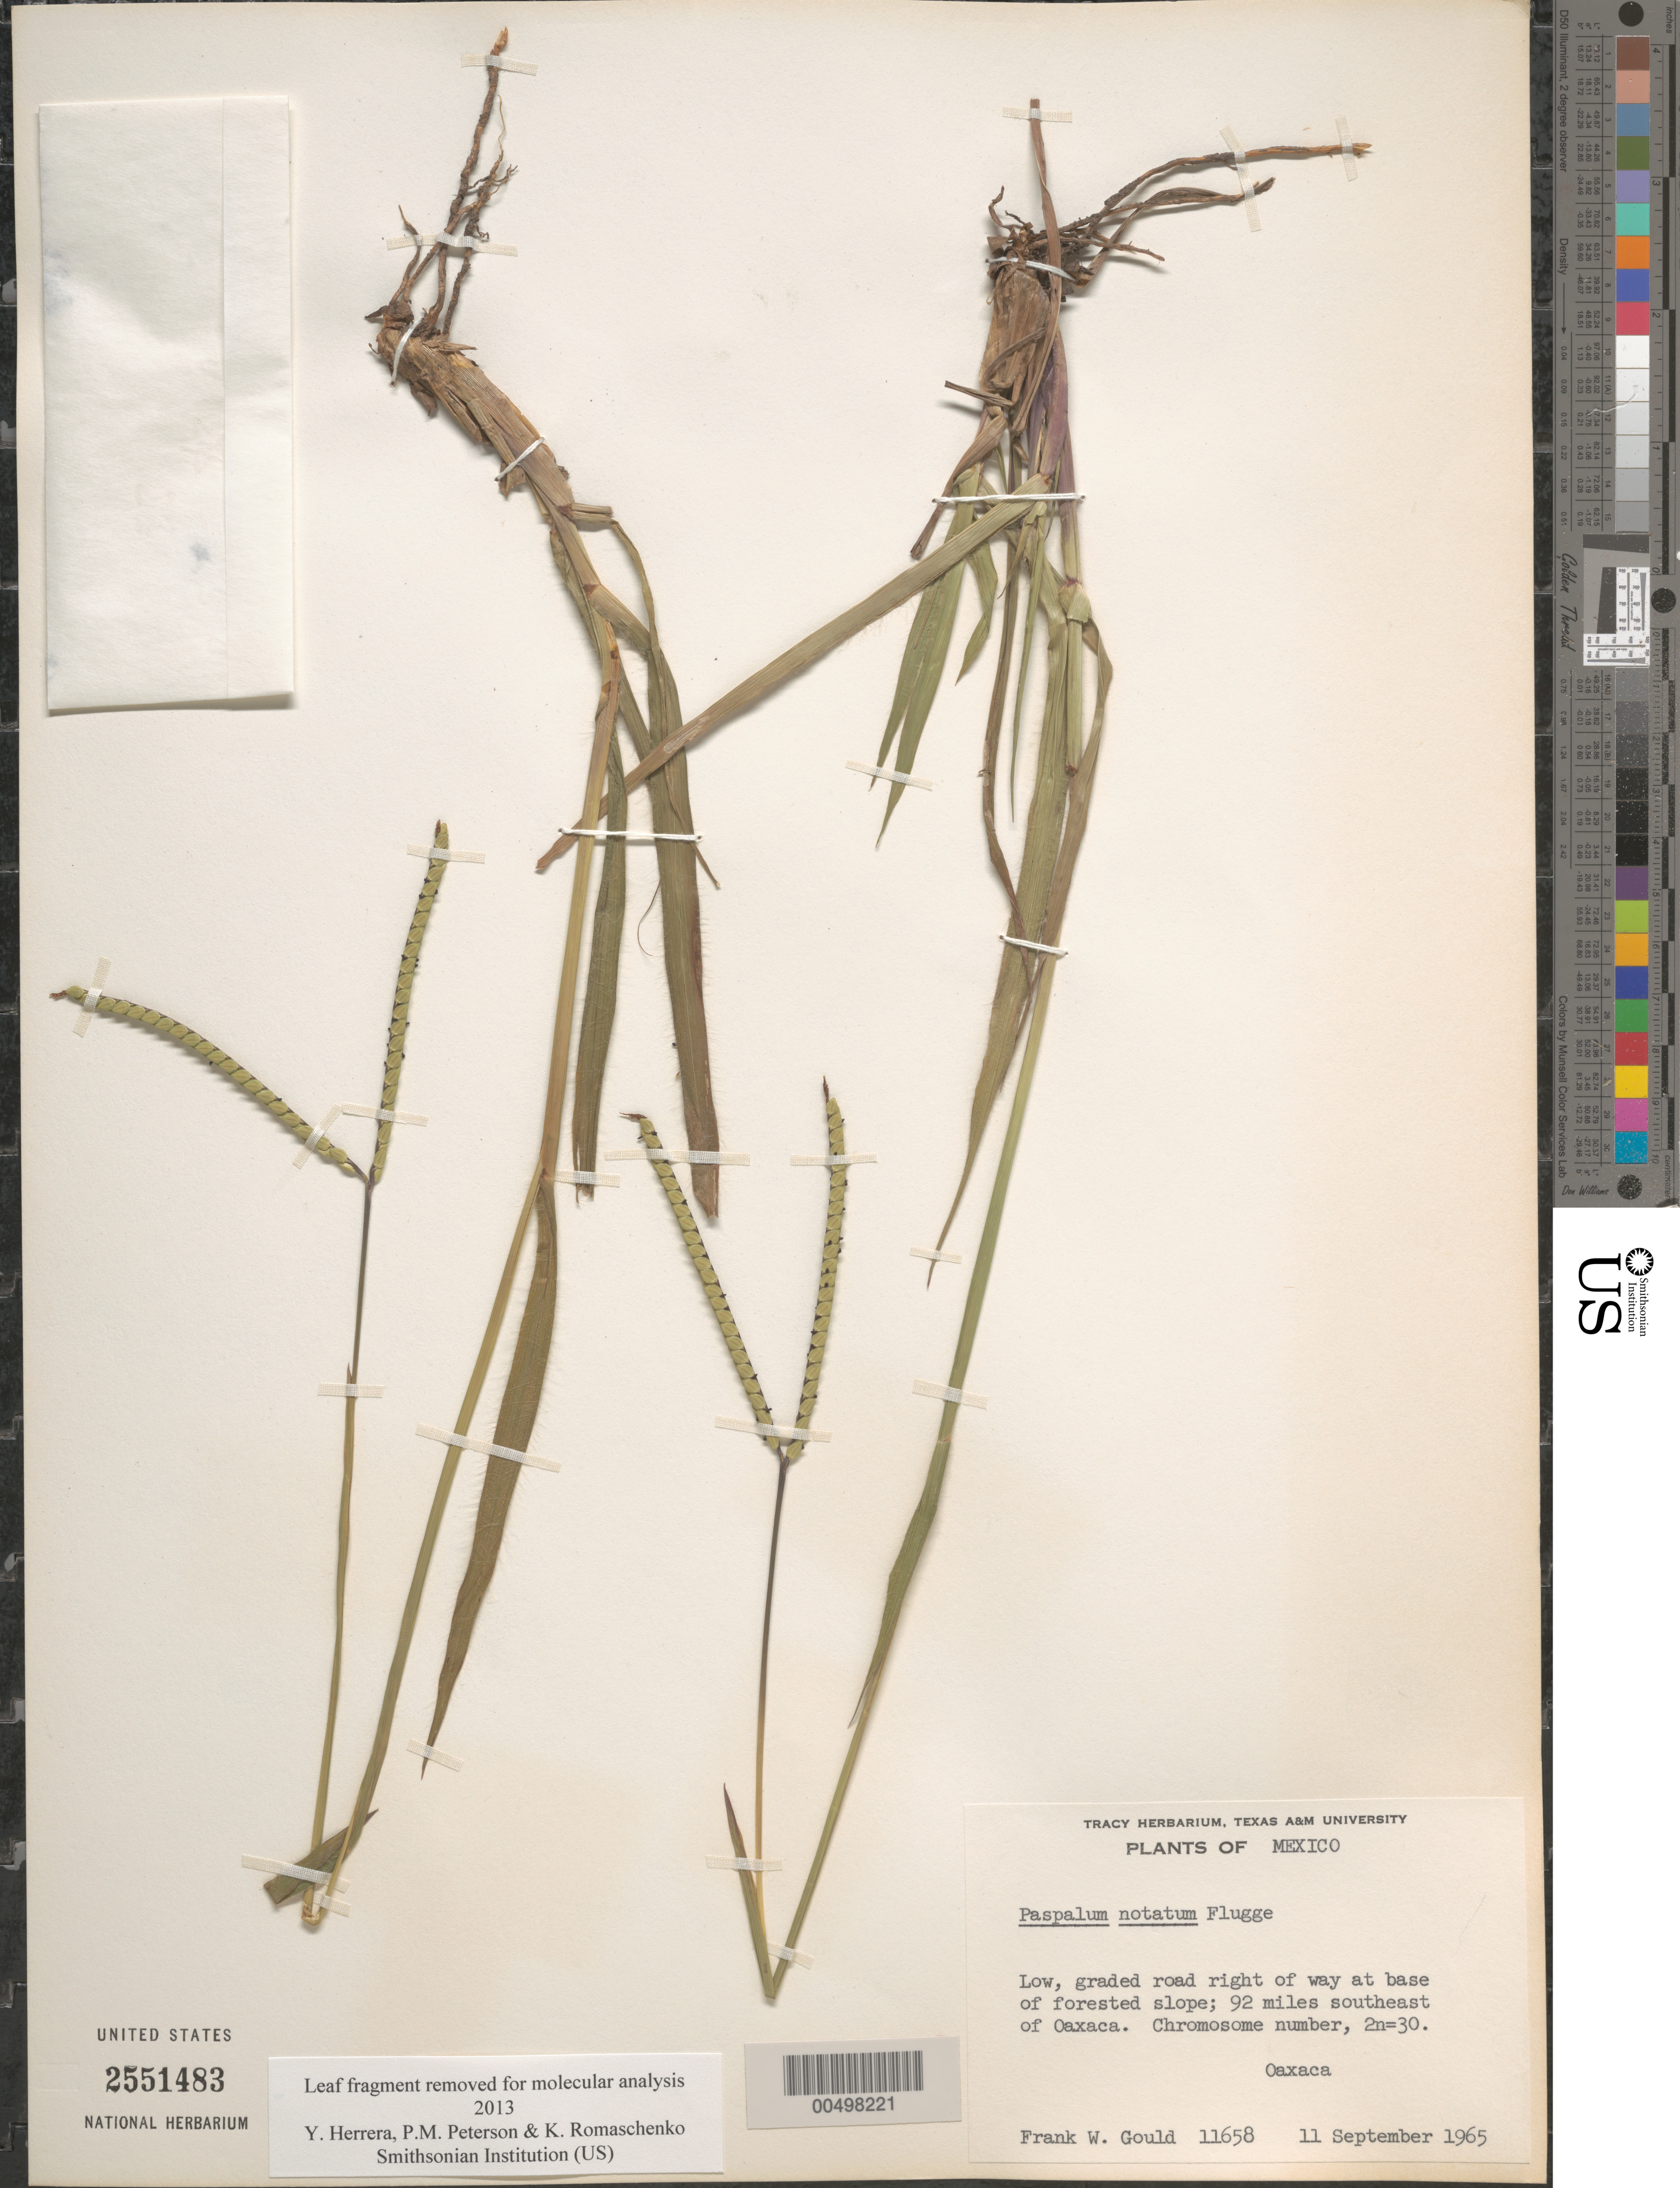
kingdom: Plantae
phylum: Tracheophyta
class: Liliopsida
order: Poales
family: Poaceae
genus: Paspalum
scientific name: Paspalum notatum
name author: Flüggé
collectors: F. W. Gould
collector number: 11658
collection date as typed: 11 Sep 1965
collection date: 1965-09-11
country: Mexico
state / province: Oaxaca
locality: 92 mi SE of Oaxaca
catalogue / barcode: US 2551483